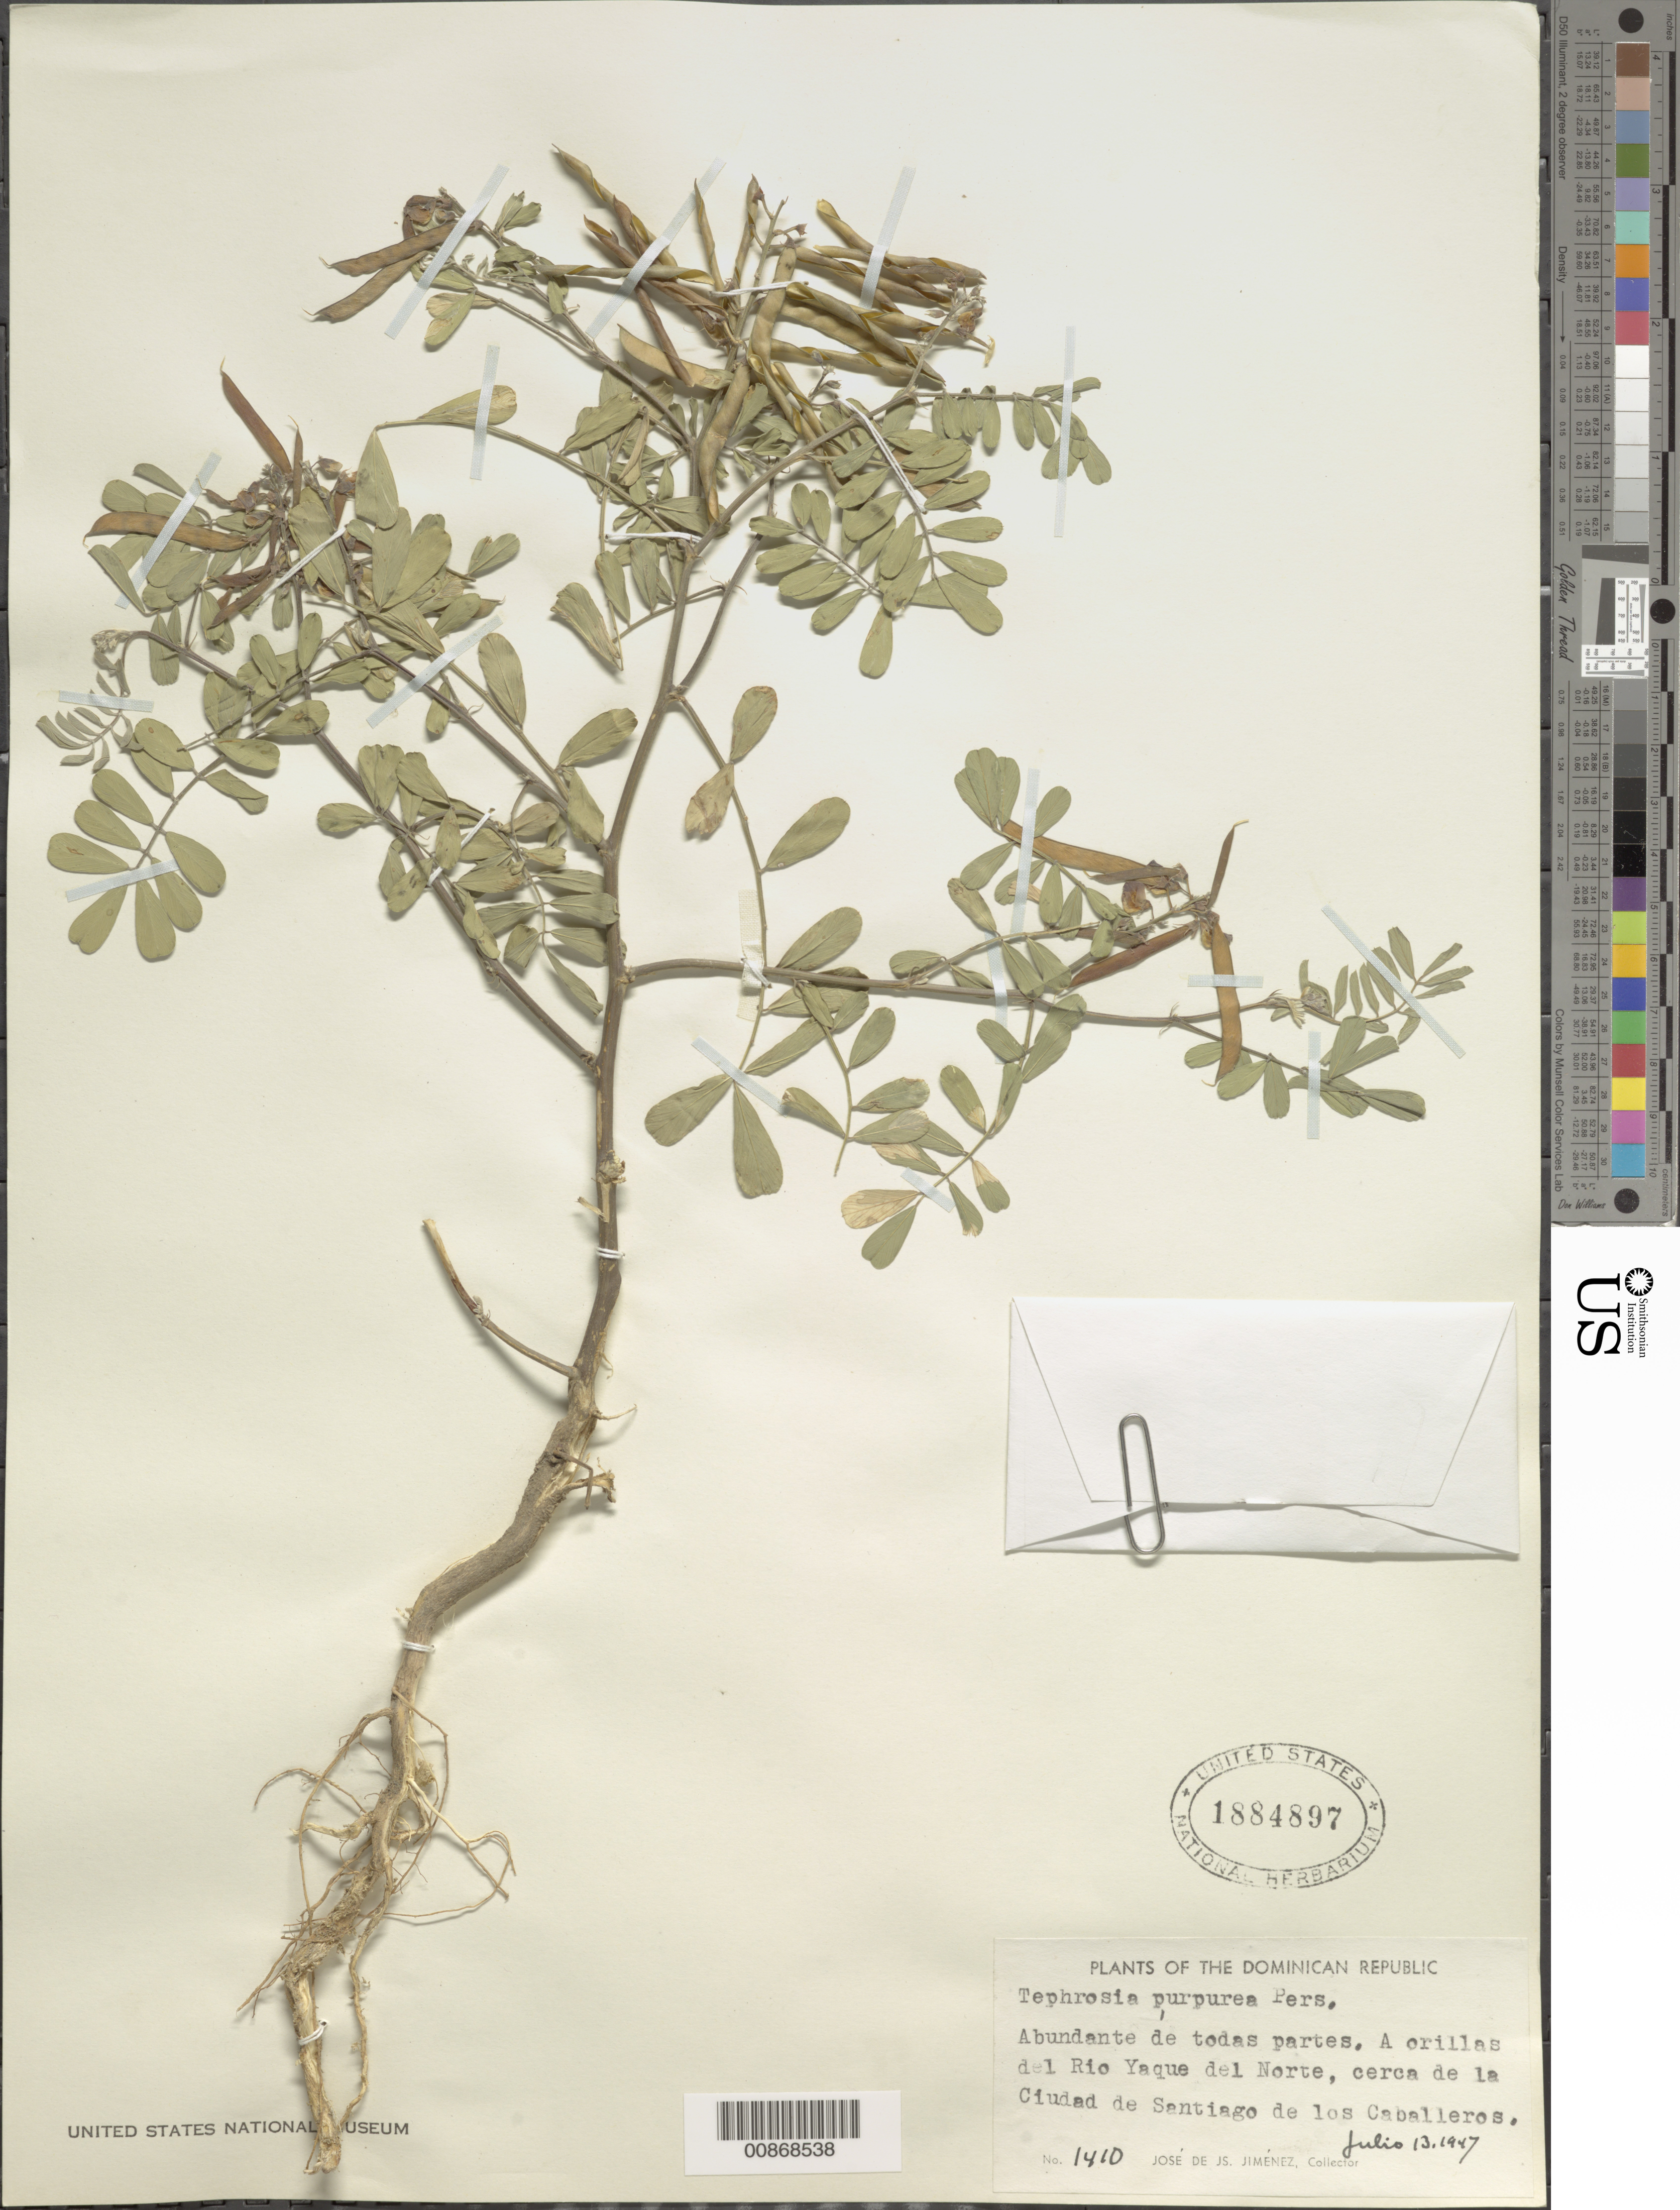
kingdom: Plantae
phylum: Tracheophyta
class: Magnoliopsida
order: Fabales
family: Fabaceae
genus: Tephrosia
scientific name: Tephrosia purpurea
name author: (L.) Pers.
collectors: J. J. Jiménez Almonte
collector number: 1410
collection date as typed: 13 Jul 1947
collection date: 1947-07-13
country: Dominican Republic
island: Hispaniola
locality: A orillas del Río Yaque del Norte, cerca de la Ciudad de Santiago de los Caballeros.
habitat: A orillas del río. Abundante de todas partes.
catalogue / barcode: US 1884897